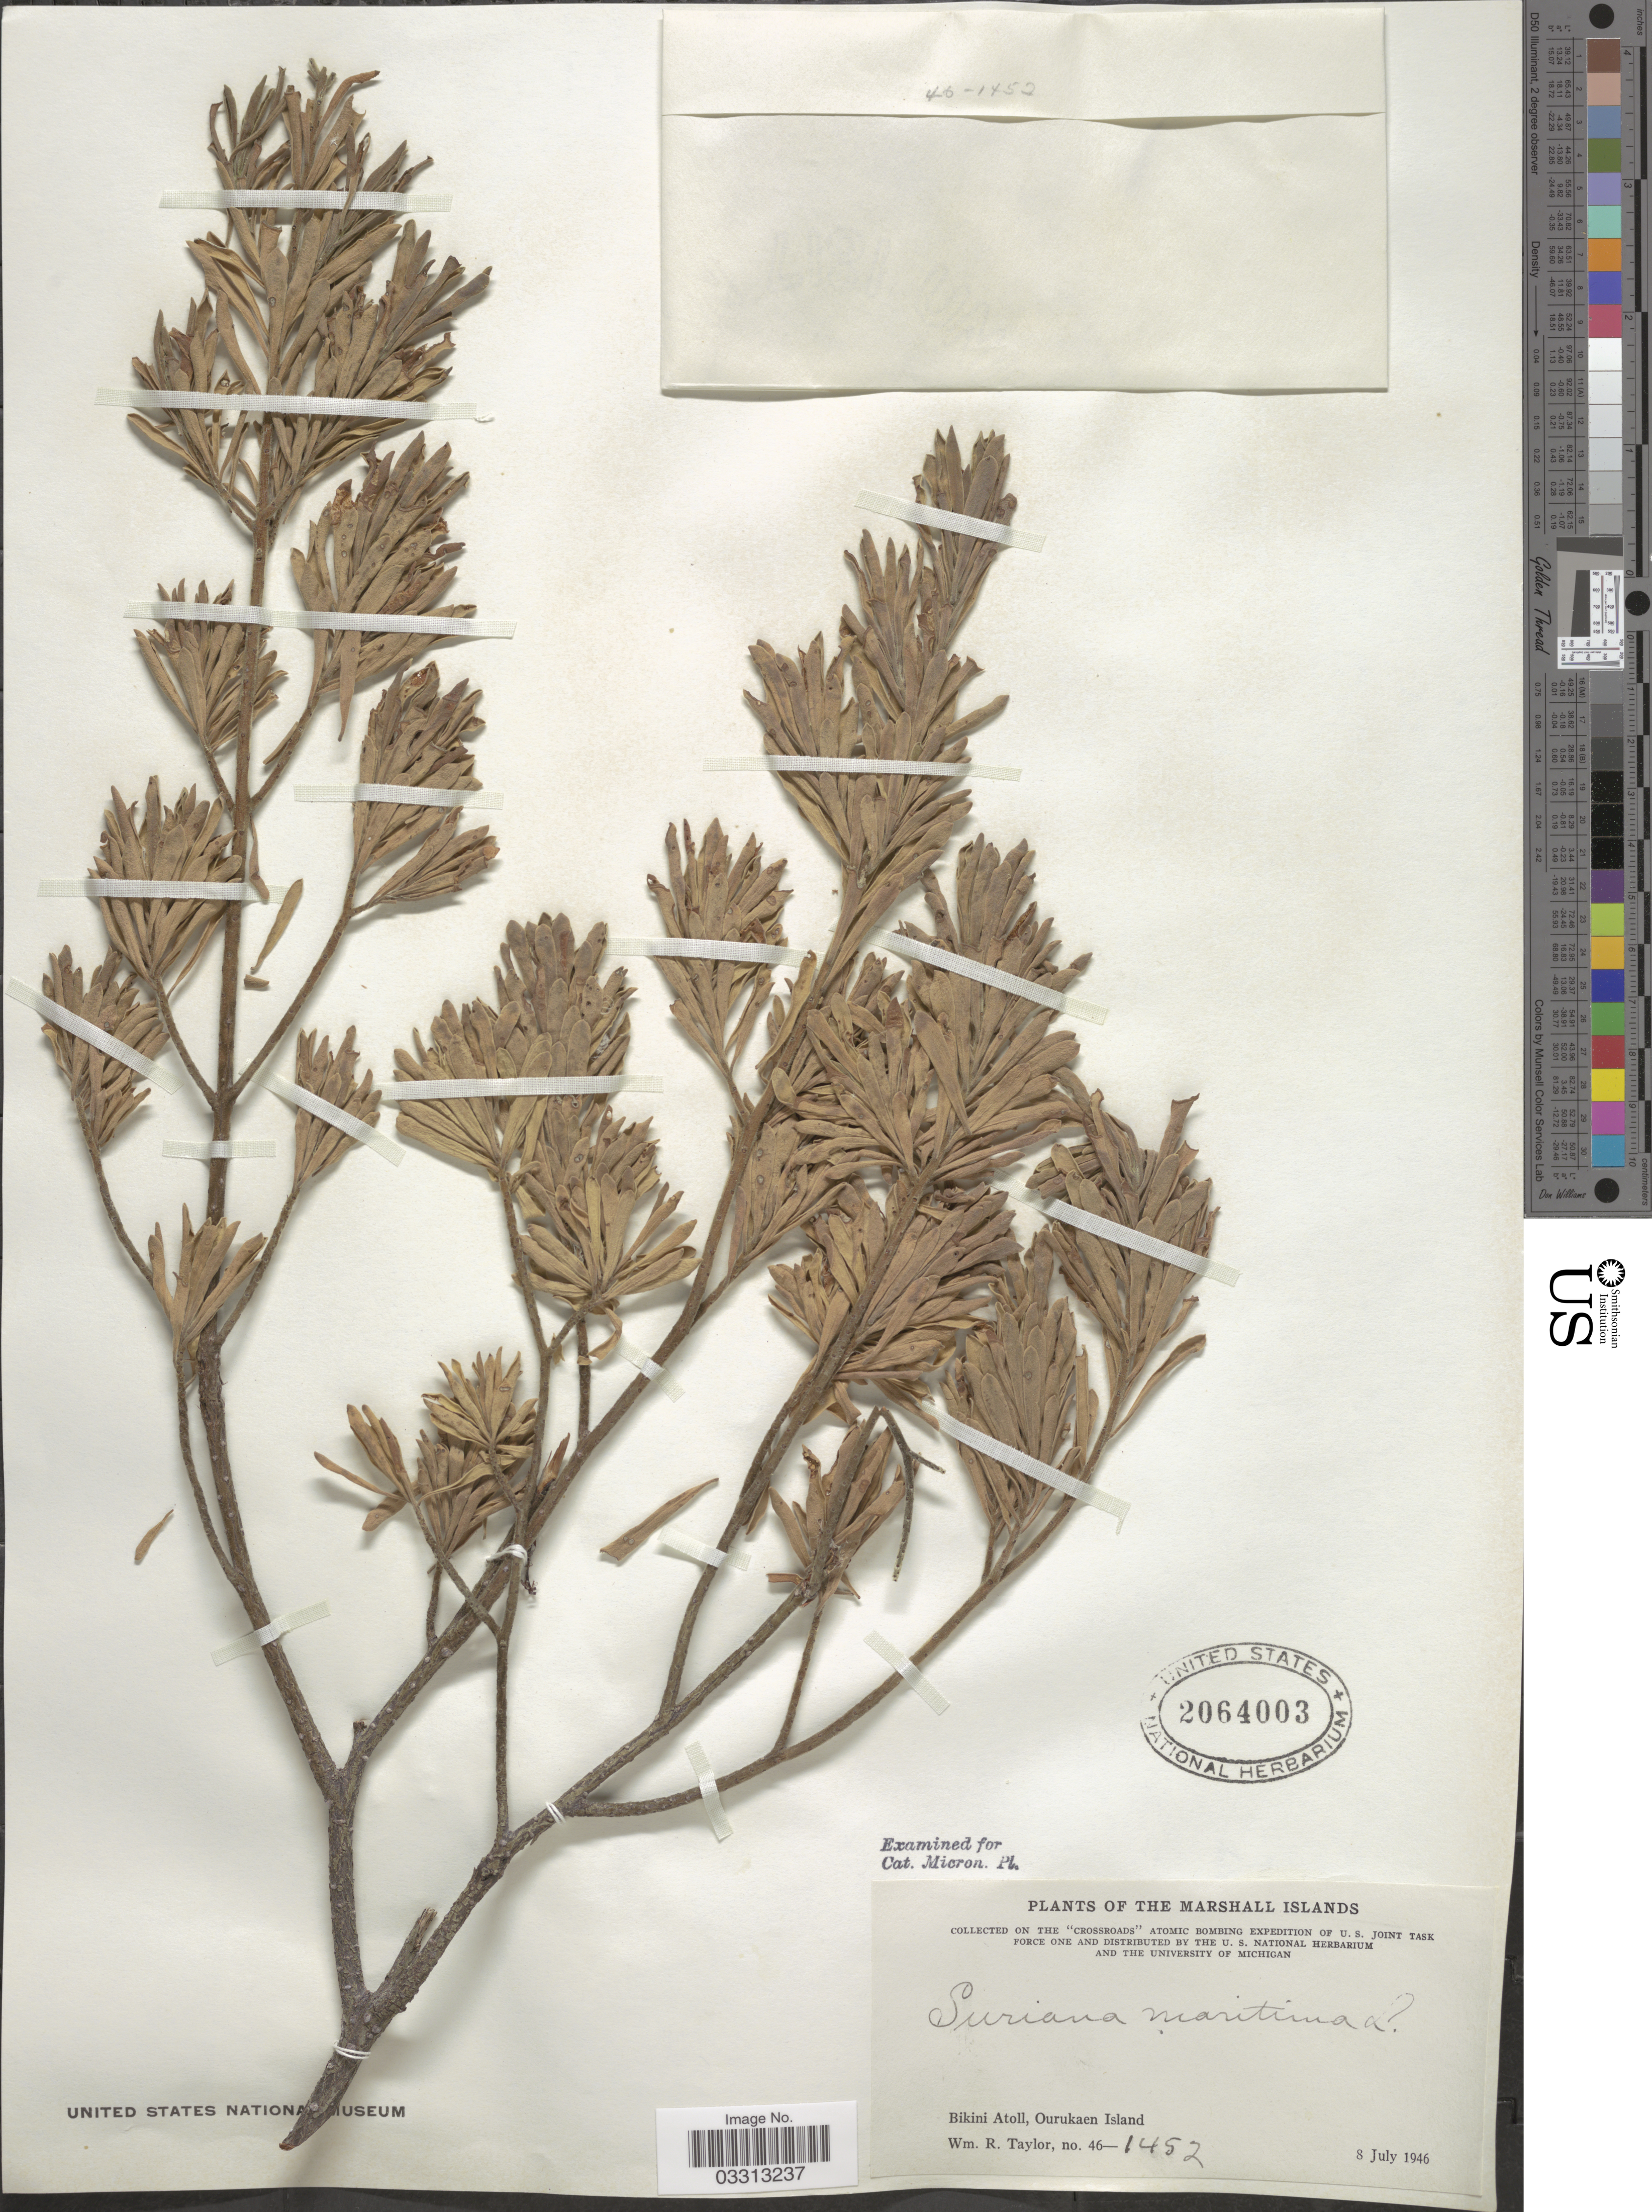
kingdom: Plantae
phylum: Tracheophyta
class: Magnoliopsida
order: Fabales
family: Surianaceae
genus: Suriana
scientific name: Suriana maritima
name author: L.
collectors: W. R. Taylor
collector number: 46-1452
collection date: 1946-07-08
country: Marshall Islands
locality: Bikini Atoll, Ourukaen Island.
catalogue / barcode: US 2064003